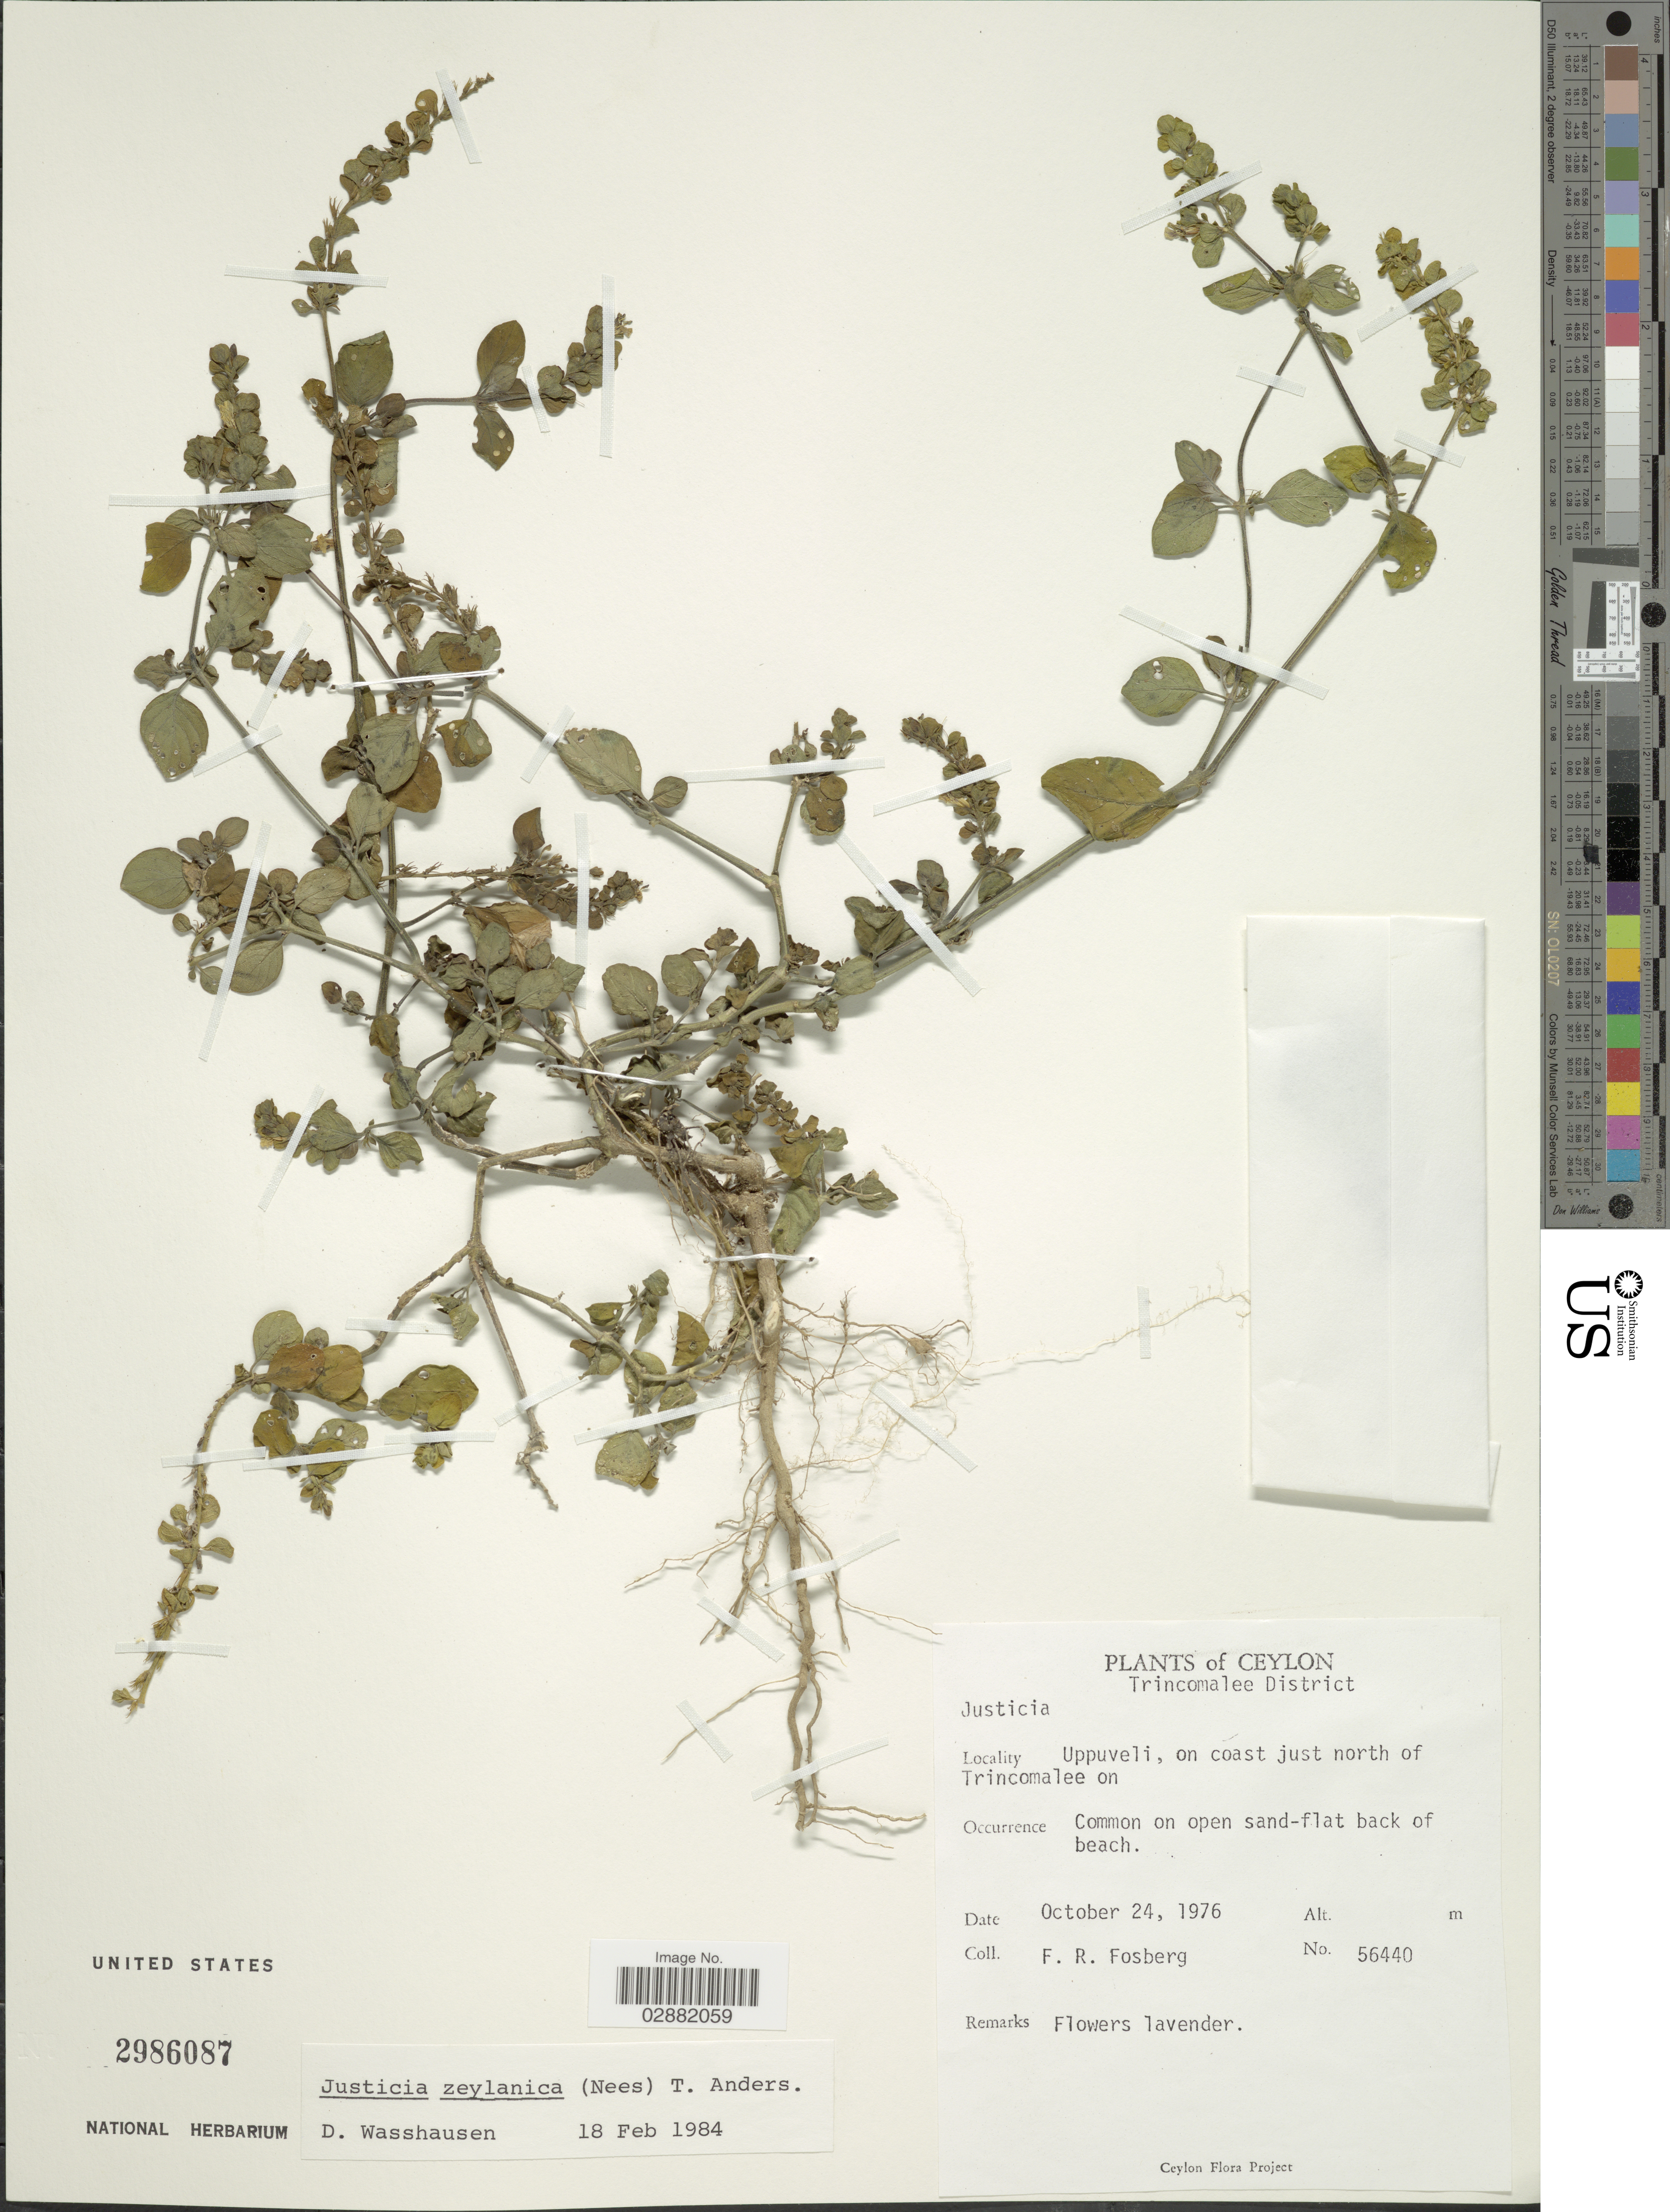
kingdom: Plantae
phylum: Tracheophyta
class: Magnoliopsida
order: Lamiales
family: Acanthaceae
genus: Justicia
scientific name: Justicia prostrata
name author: Gamble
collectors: F. R. Fosberg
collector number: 56440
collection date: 1976-10-24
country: Sri Lanka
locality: Ceylon, Trincomalee District, Uppuveli, on coast just north of Trincomalee on.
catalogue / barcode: US 2986087